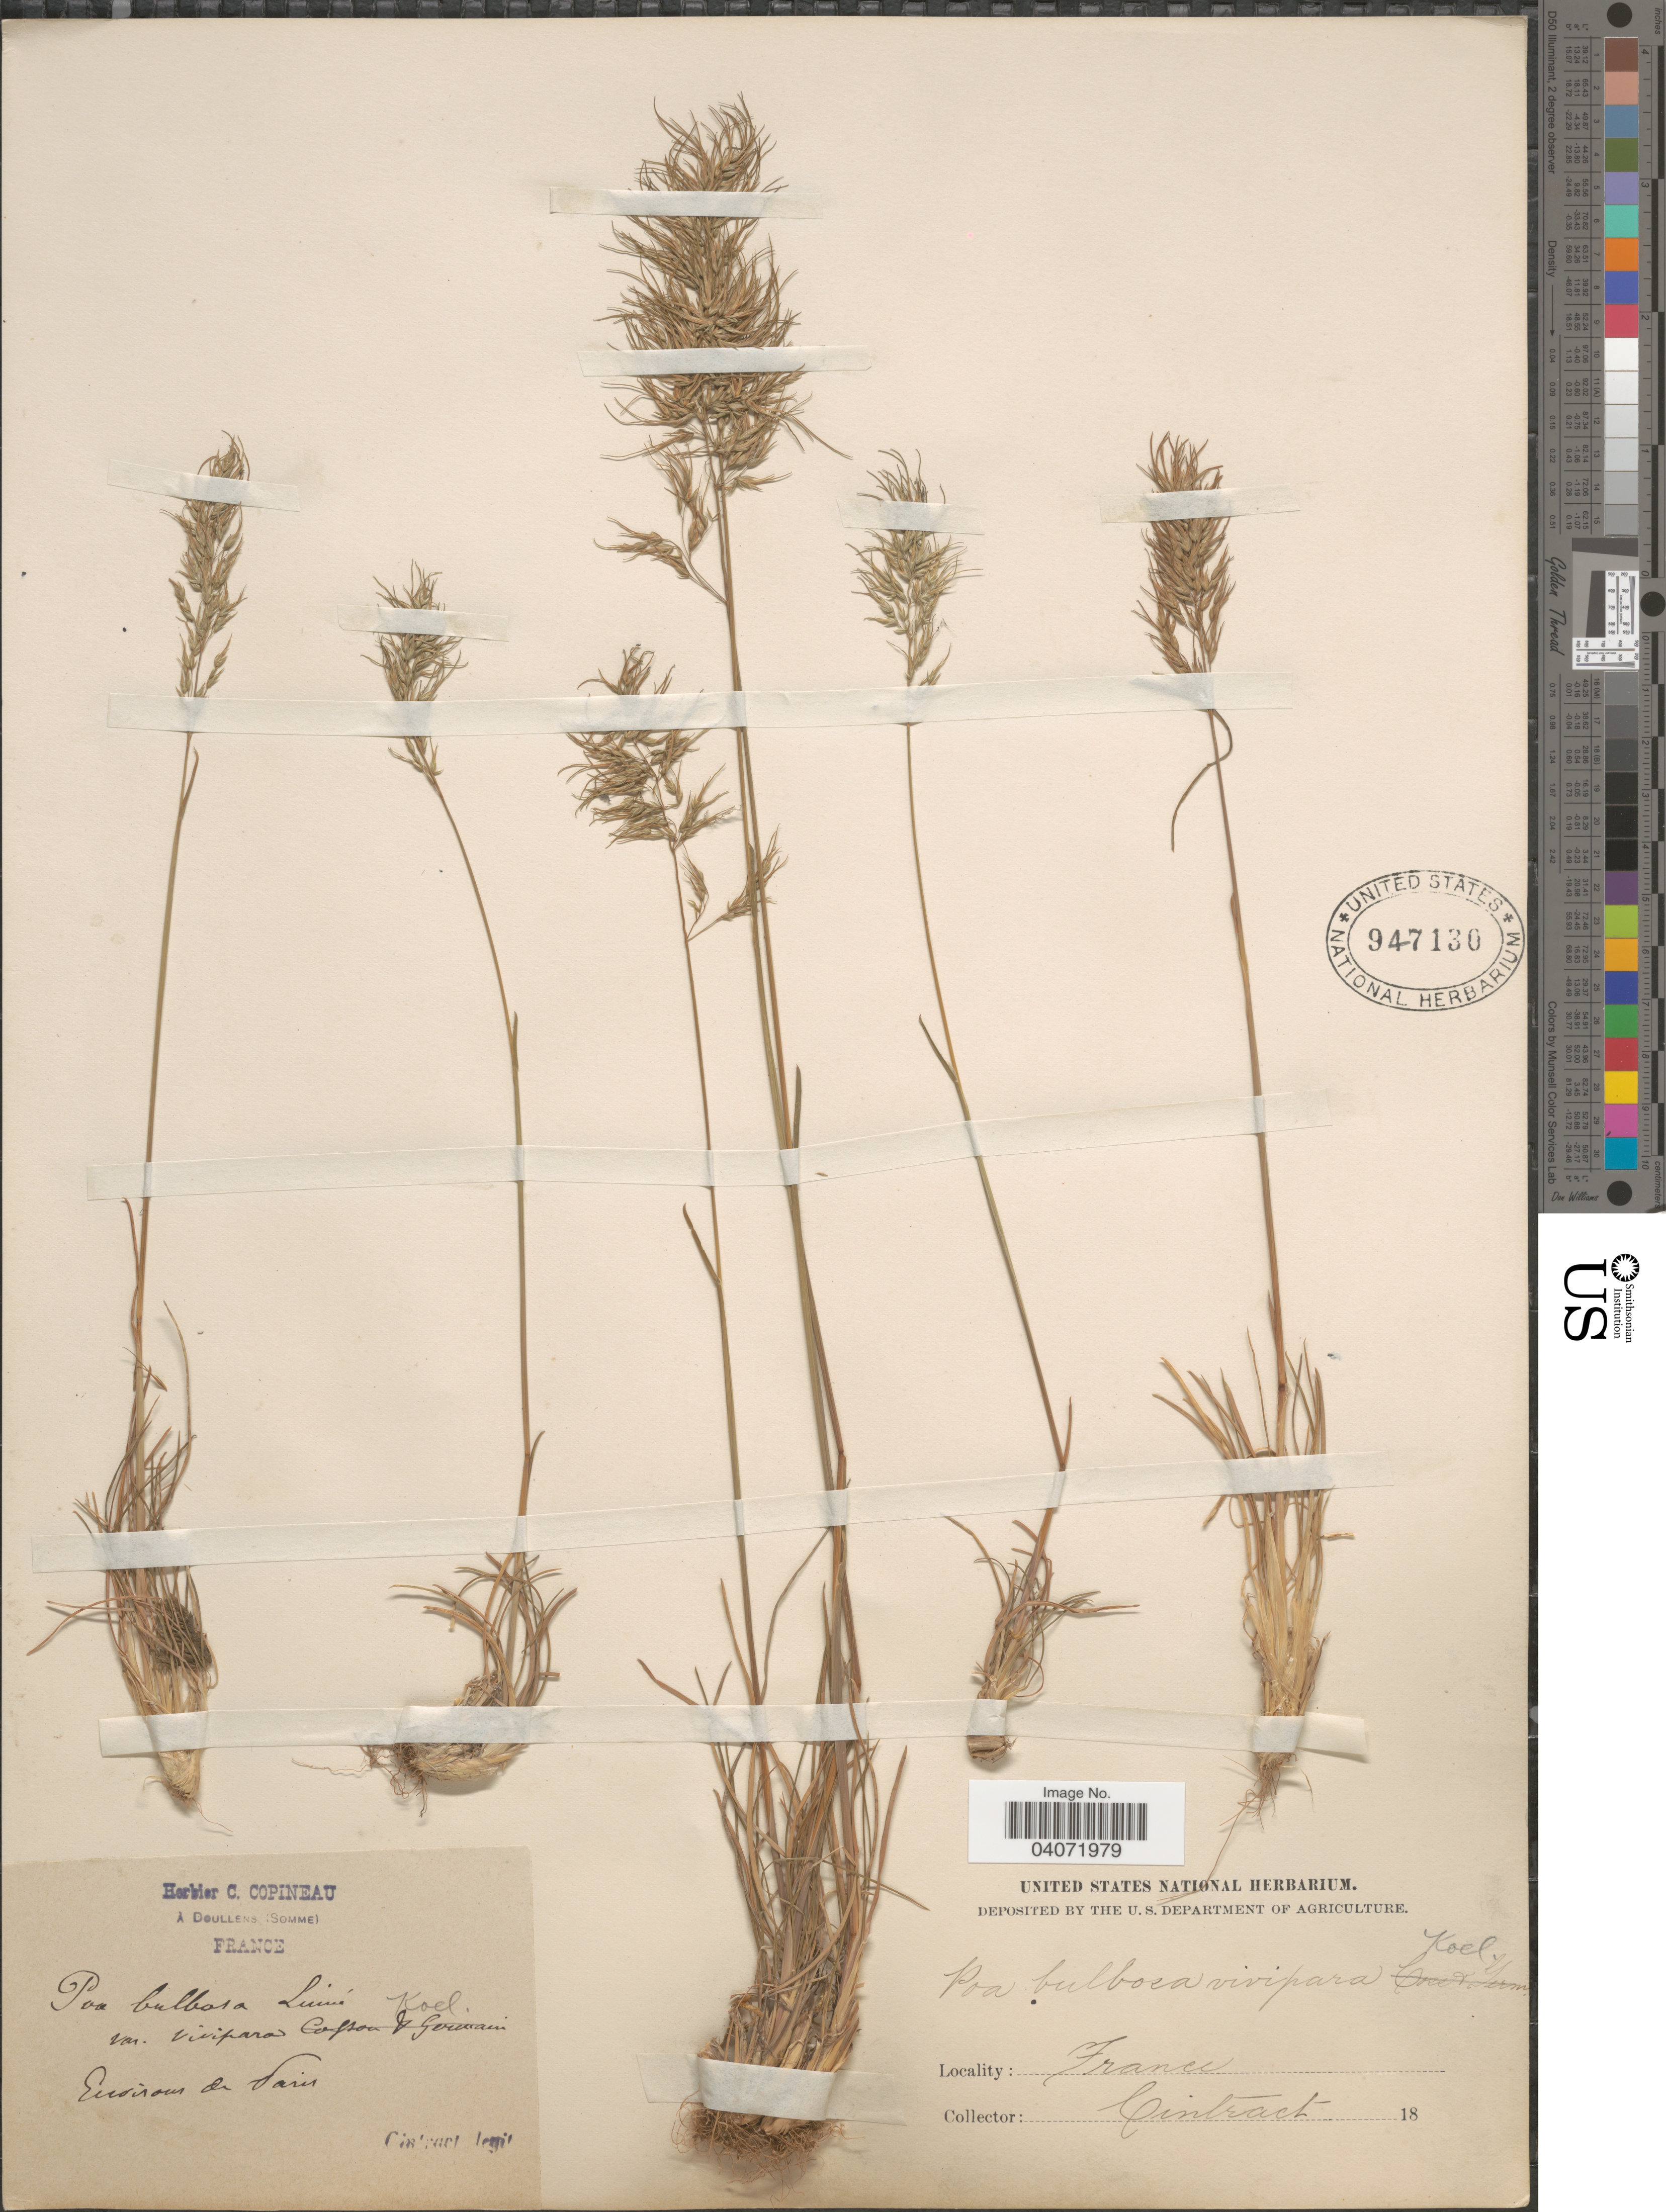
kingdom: Plantae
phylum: Tracheophyta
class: Liliopsida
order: Poales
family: Poaceae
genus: Poa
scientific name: Poa bulbosa subsp. bulbosa var. vivipara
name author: Koeler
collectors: Cintract, --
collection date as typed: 18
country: France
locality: Environs de Paris.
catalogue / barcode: US 947130